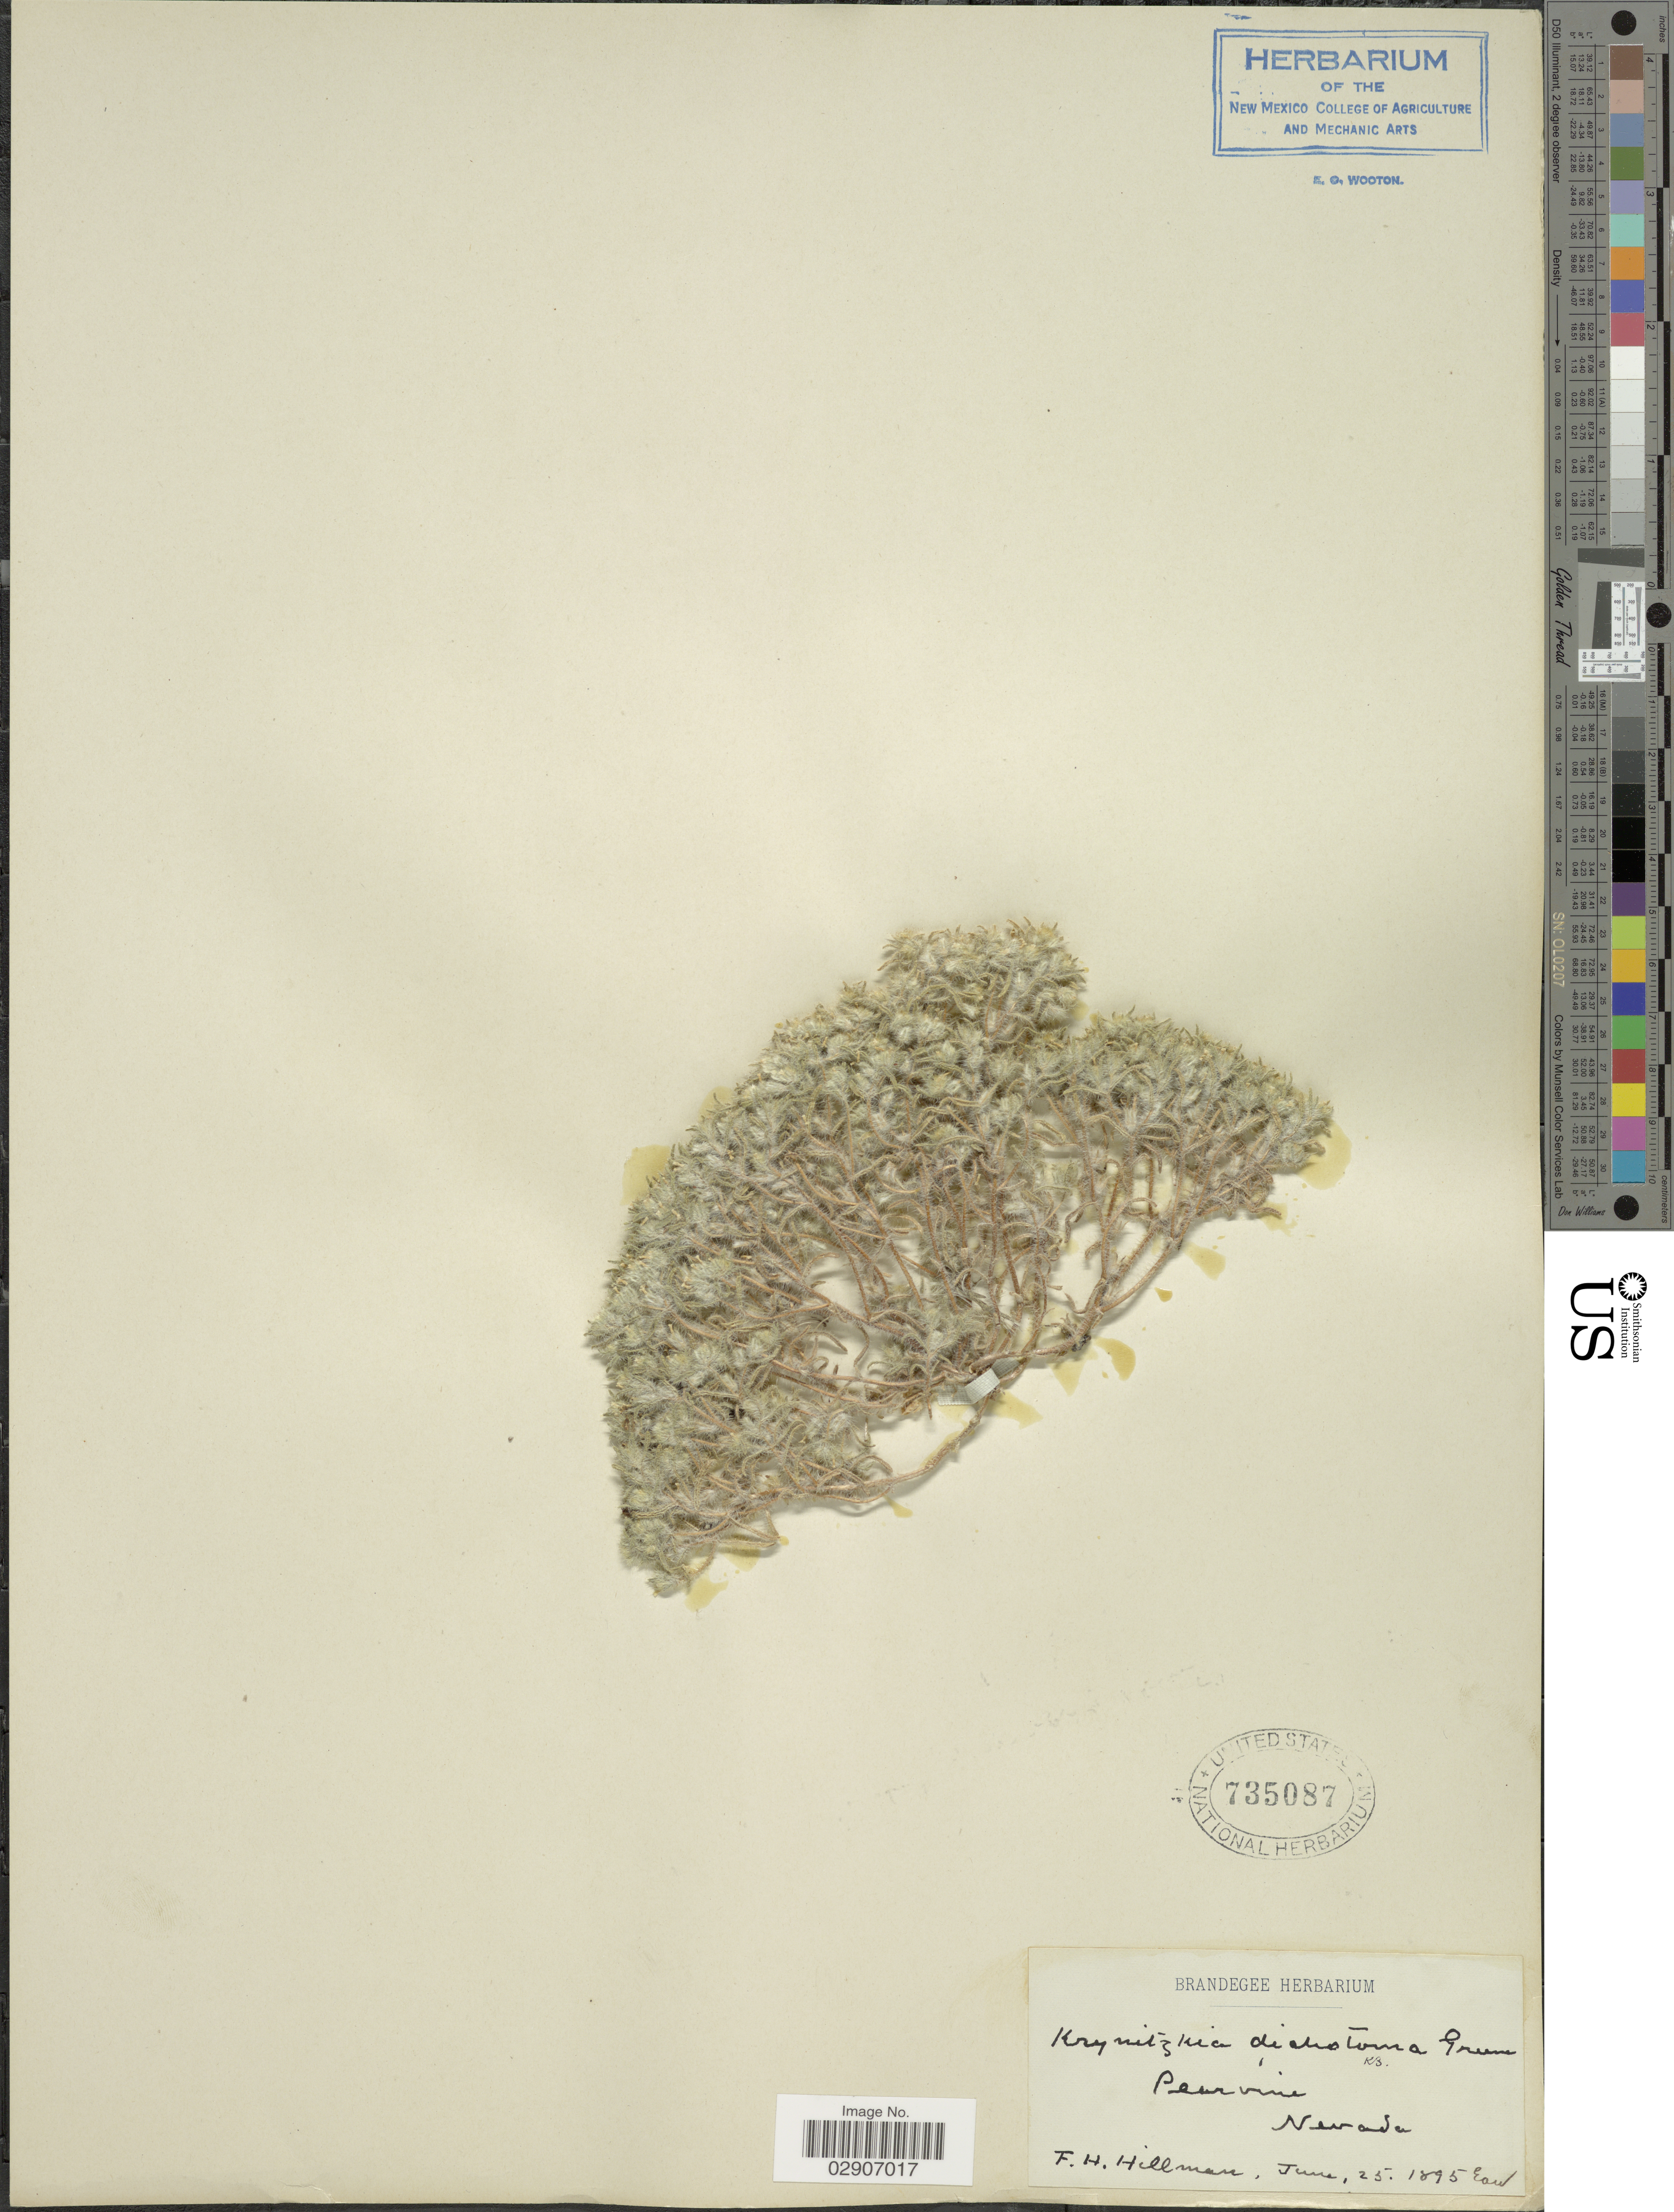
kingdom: Plantae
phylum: Tracheophyta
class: Magnoliopsida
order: Boraginales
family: Boraginaceae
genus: Cryptantha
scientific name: Cryptantha circumscissa var. hispida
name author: (J.F. Macbr.) I.M. Johnst.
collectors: F. Hillman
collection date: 1895-06-25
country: United States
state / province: Nevada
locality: Peavine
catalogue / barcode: US 735087